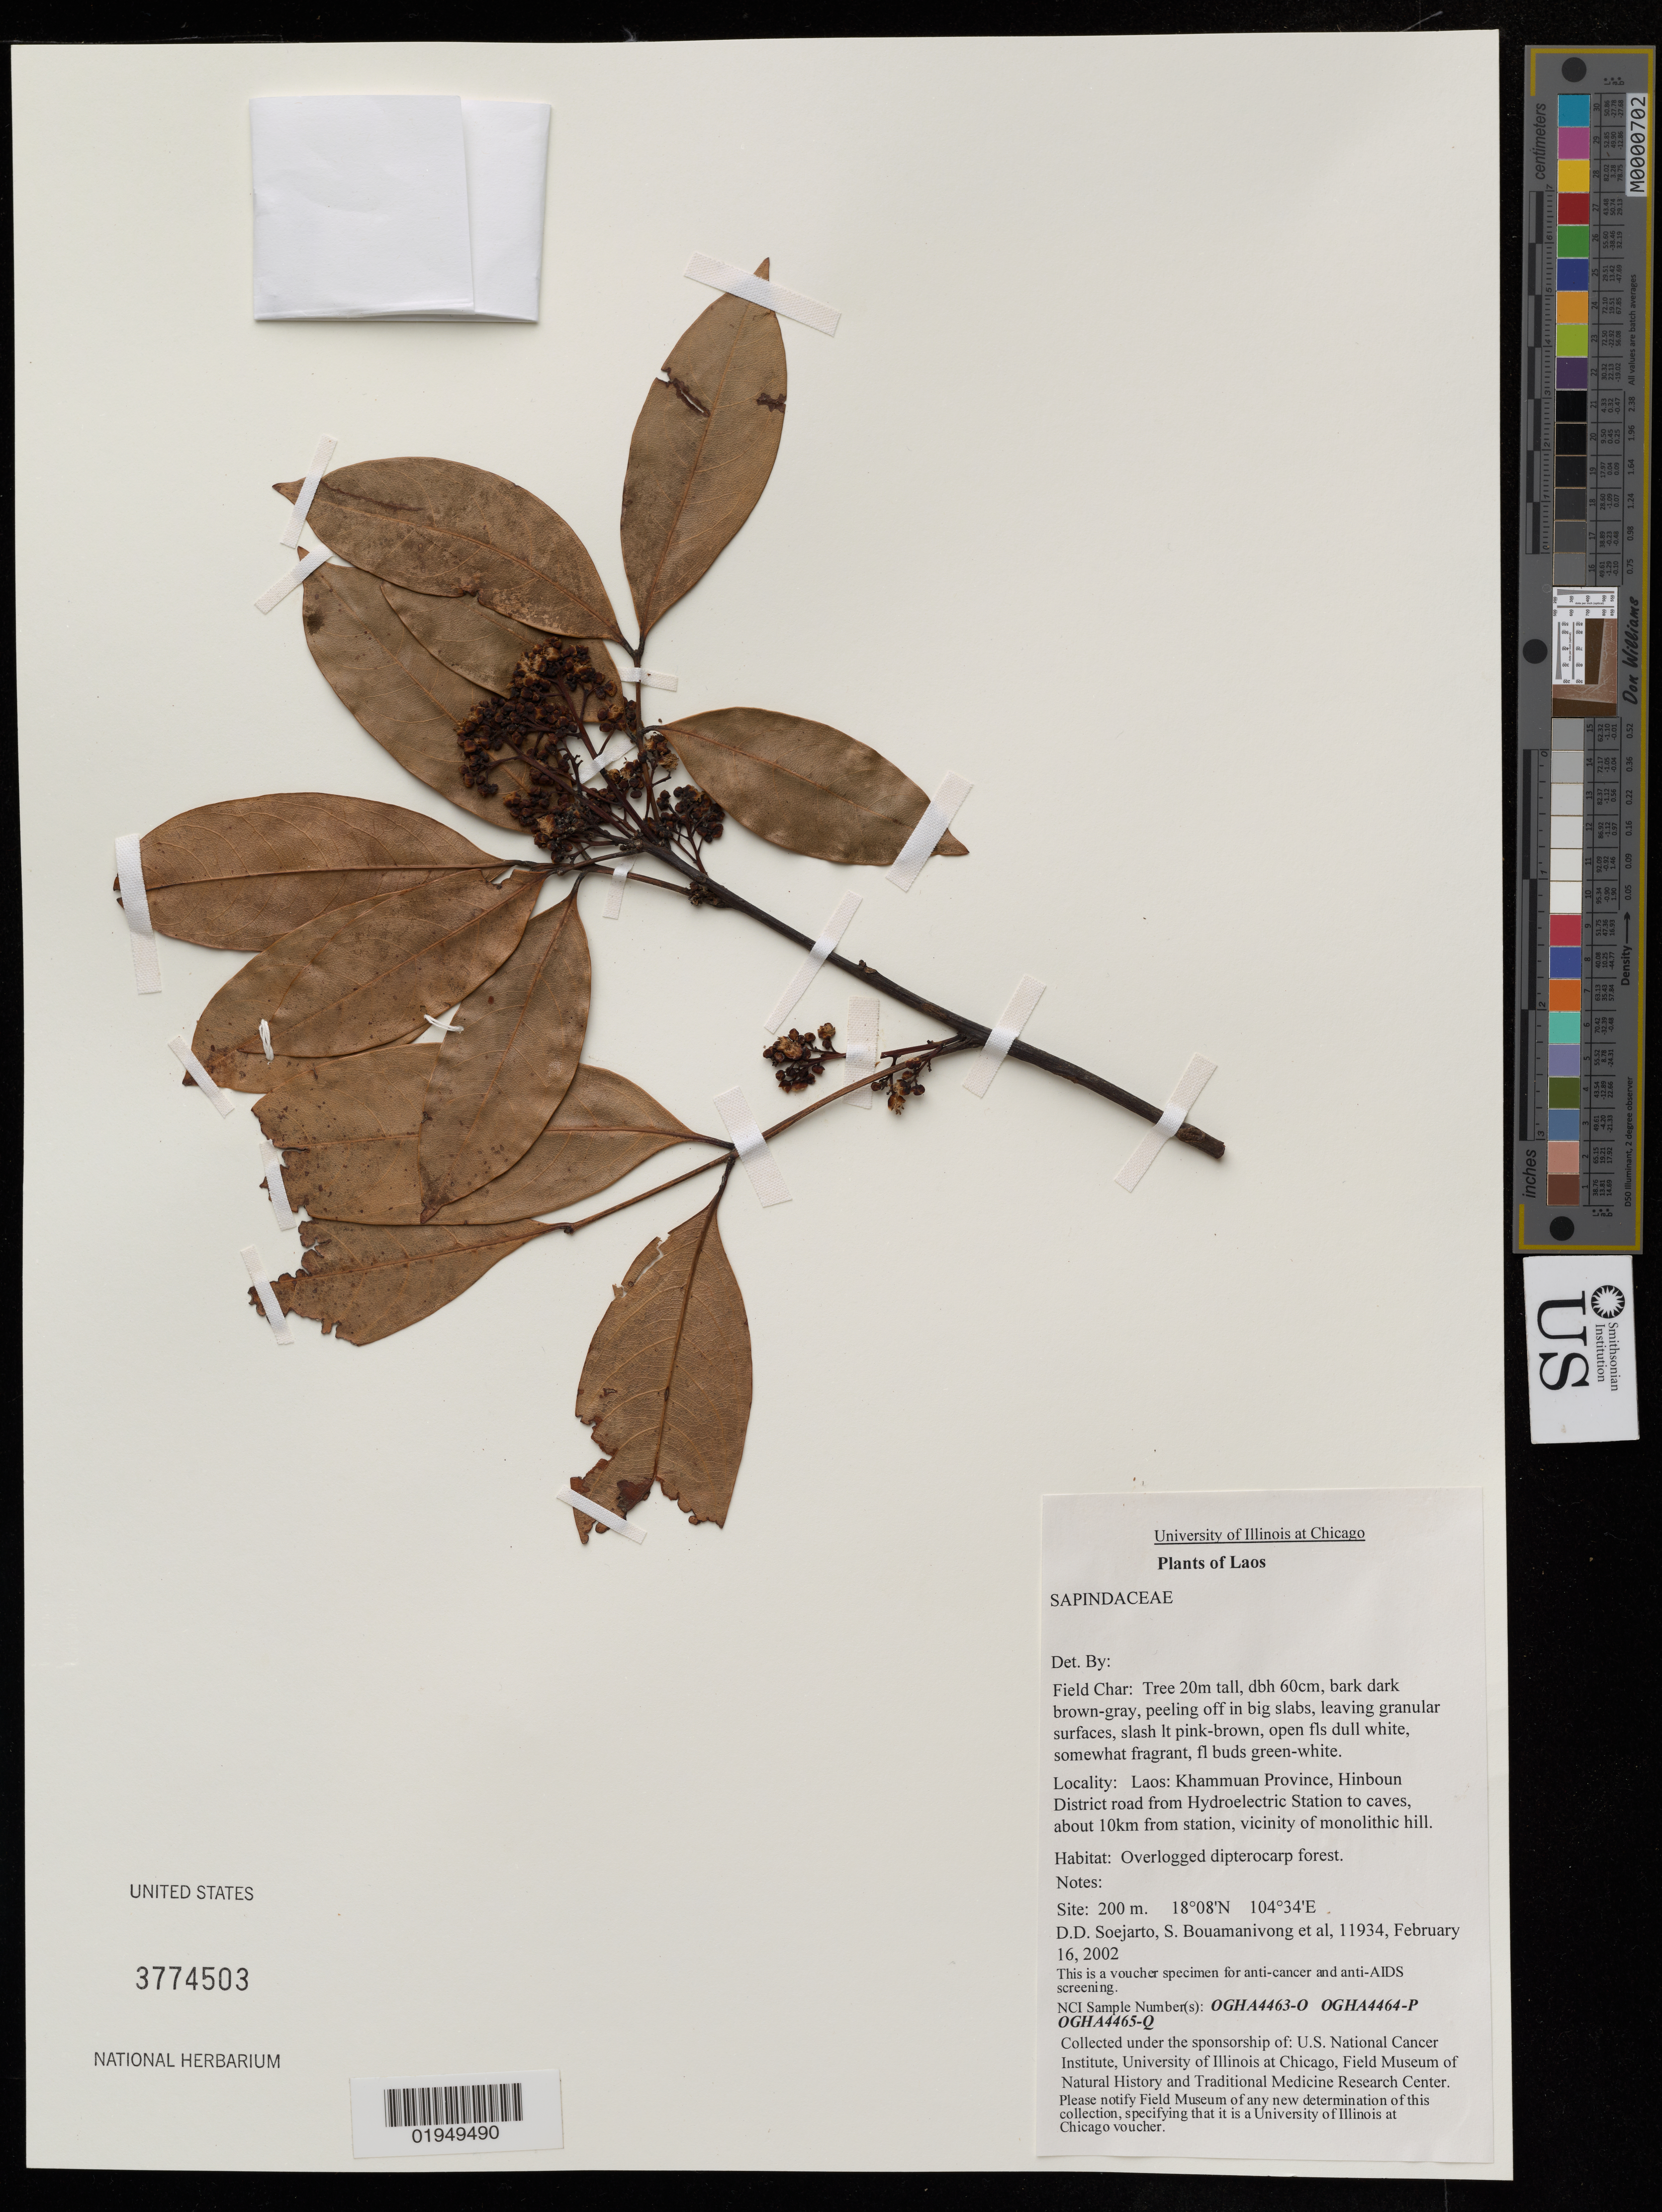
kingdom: Plantae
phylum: Tracheophyta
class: Magnoliopsida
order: Sapindales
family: Sapindaceae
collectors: S. Bouamanivong & et al.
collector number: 11934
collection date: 2002-02-16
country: Laos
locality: Khammuan Province, Hinboun District road from Hydroelectric Station to caves, about 10km from station, vicinity of monolithic hill.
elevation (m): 200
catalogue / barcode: US 3774503